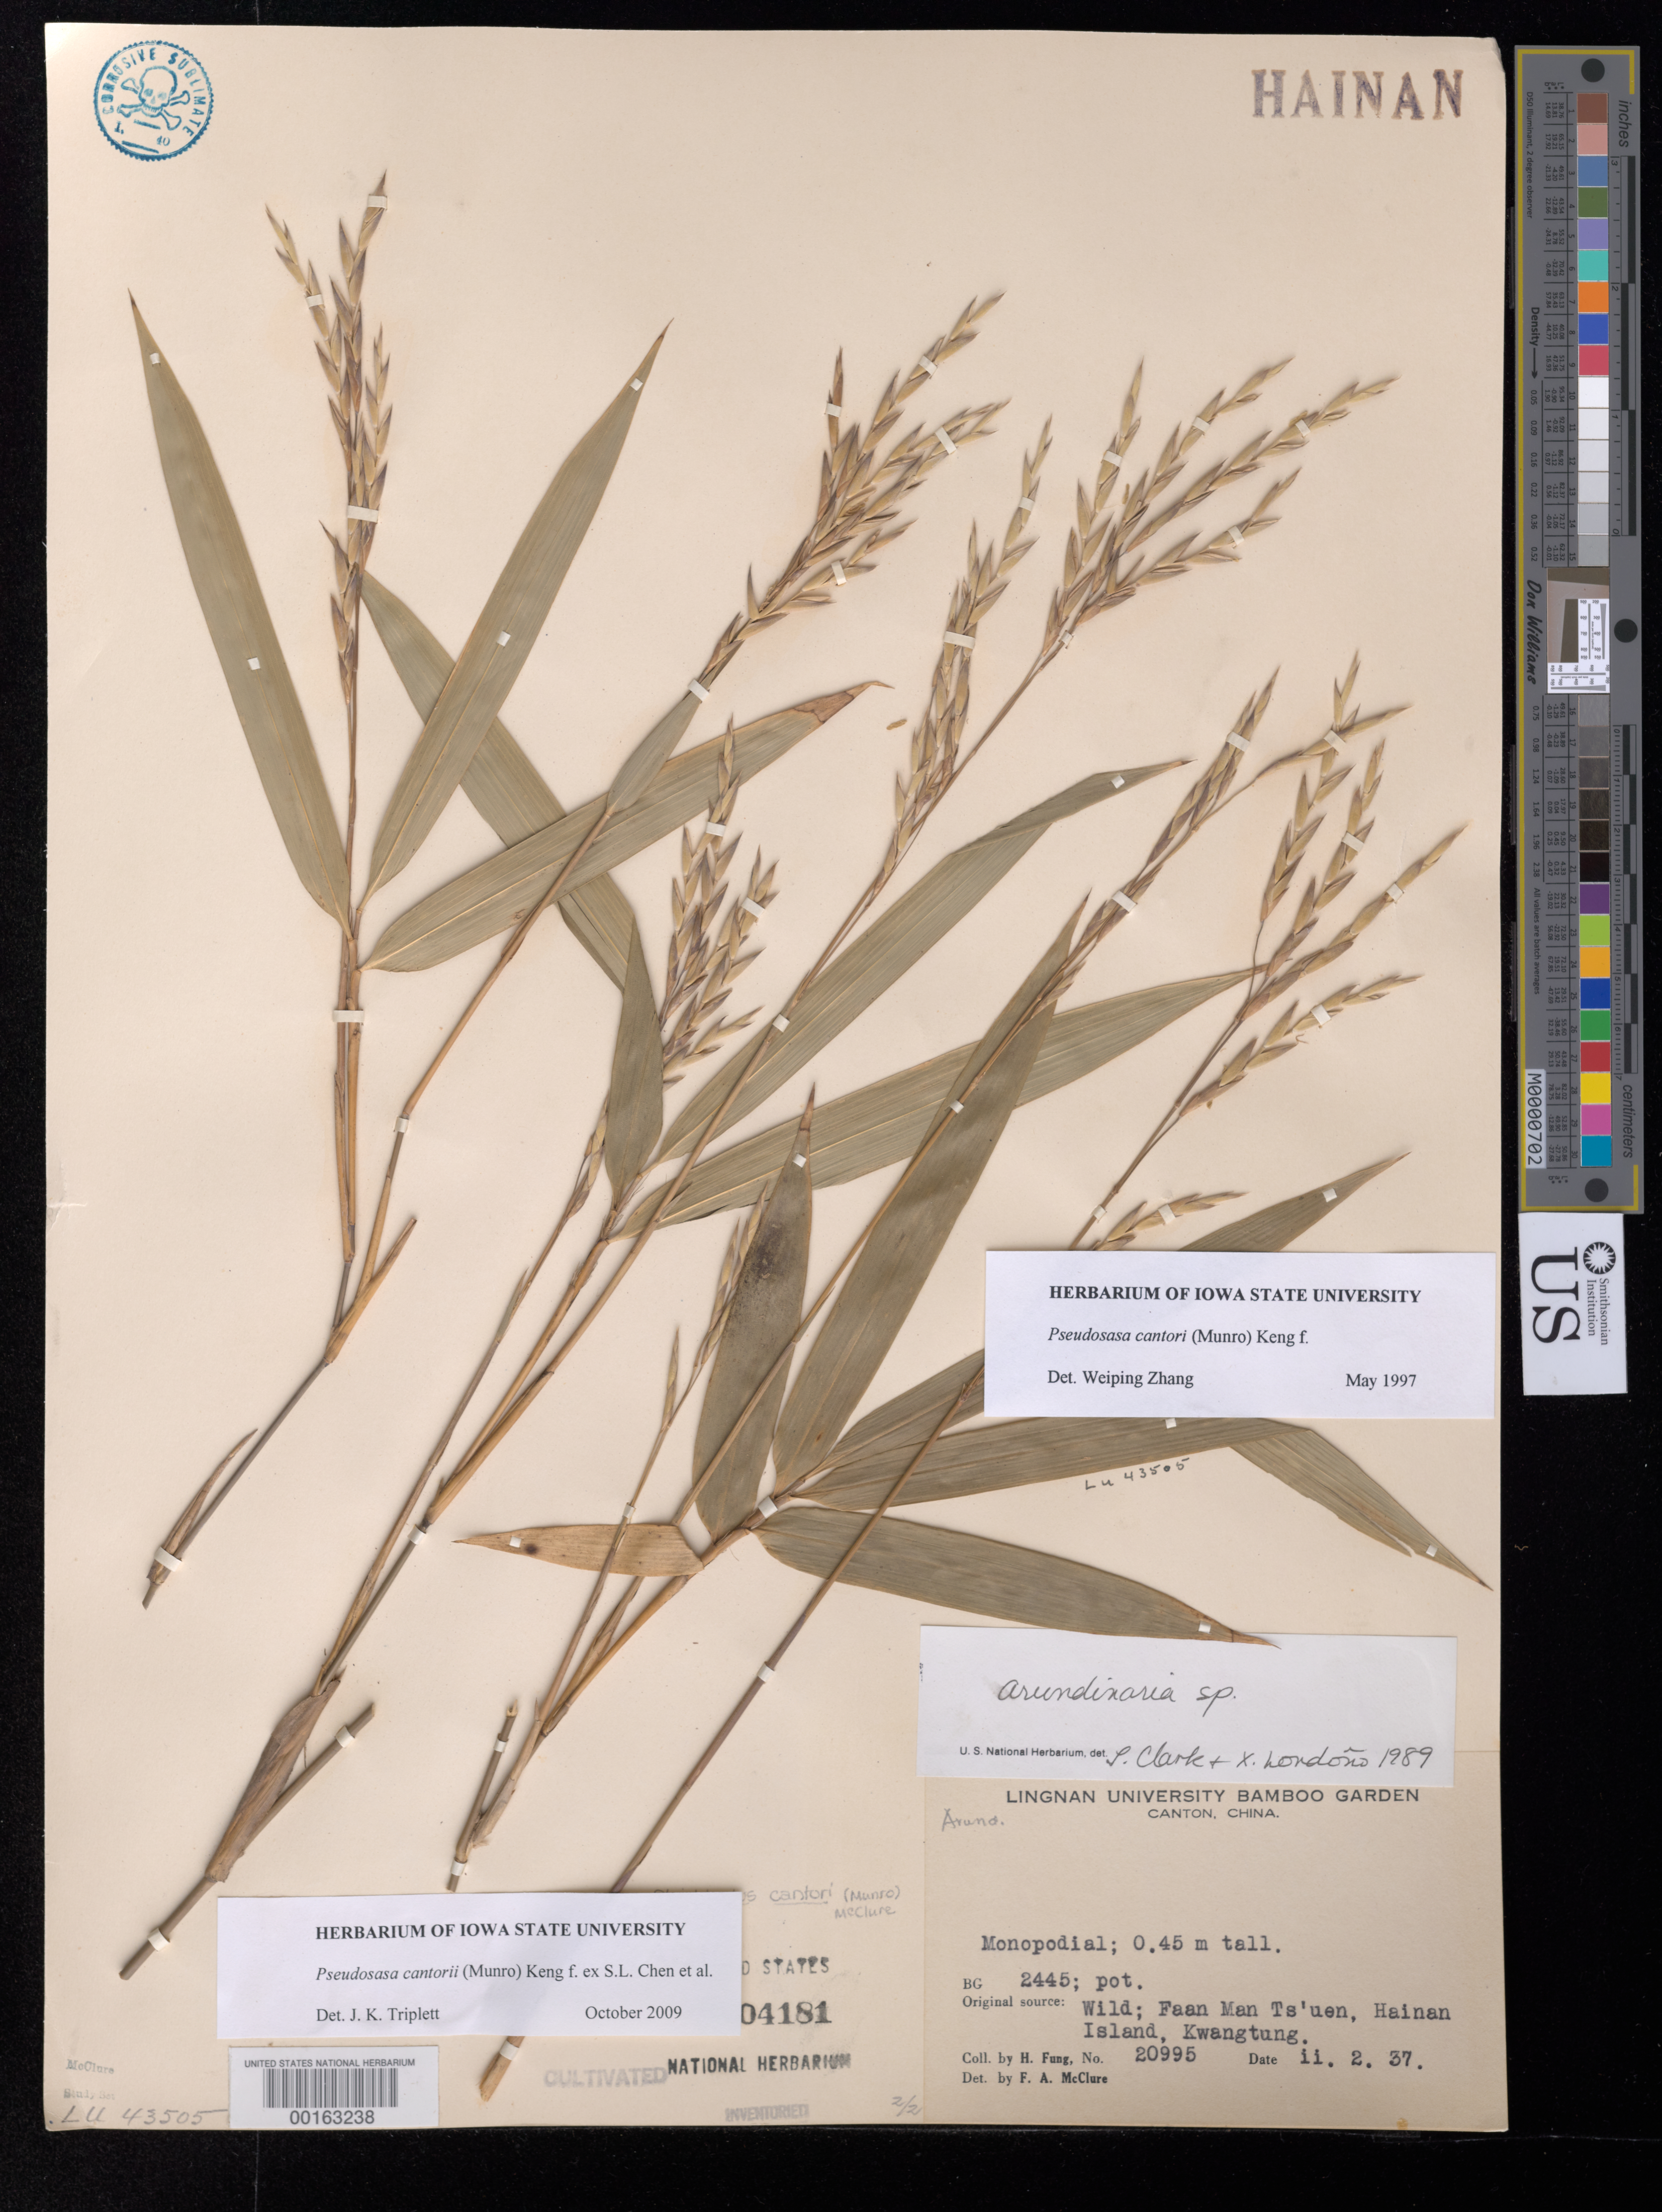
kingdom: Plantae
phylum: Tracheophyta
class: Liliopsida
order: Poales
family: Poaceae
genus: Pseudosasa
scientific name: Pseudosasa cantorii (Munro) Keng f. ex S.L. Chen et al.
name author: (Munro) Keng f. ex S.L. Chen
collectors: H. L. Fung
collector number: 20995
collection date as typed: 02 Feb 1937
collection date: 1937-02-02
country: China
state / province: Guangdong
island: Honam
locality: Lingnan univ. bg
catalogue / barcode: US 2804181